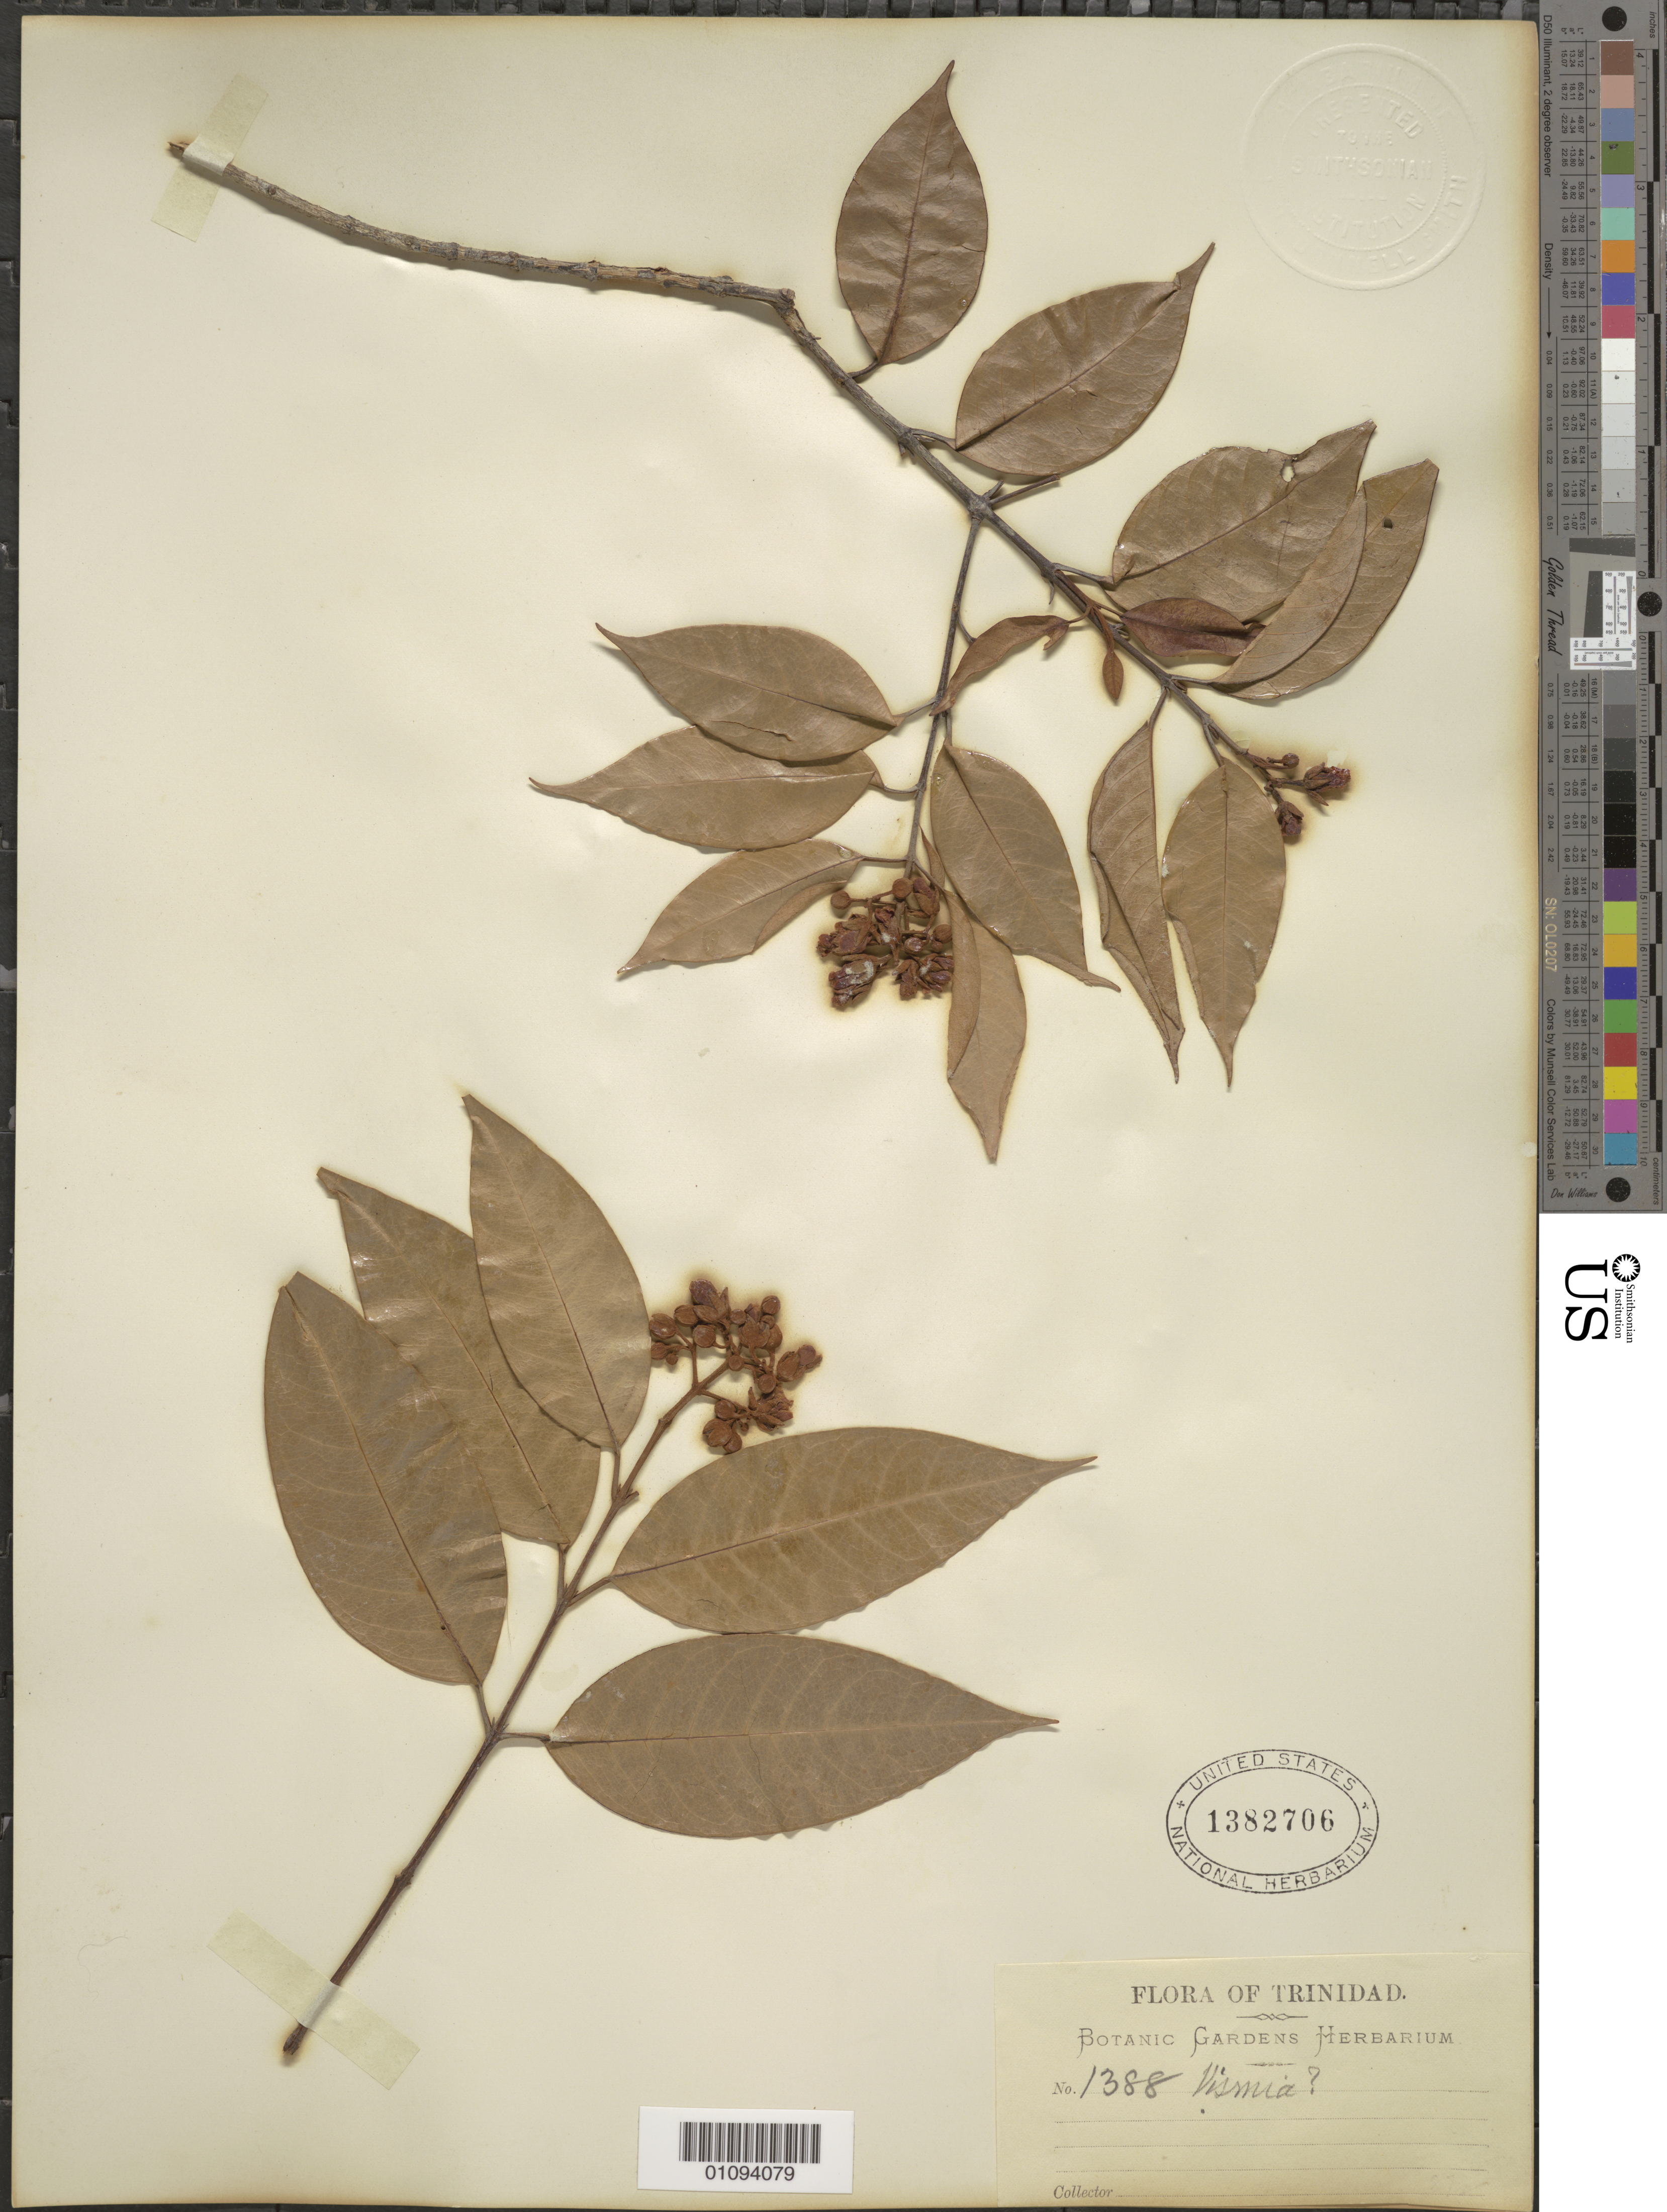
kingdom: Plantae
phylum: Tracheophyta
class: Magnoliopsida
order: Malpighiales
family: Hypericaceae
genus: Vismia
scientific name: Vismia guianensis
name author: (Aubl.) Pers.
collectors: Botanic Gardens Herbarium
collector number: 1388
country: Trinidad and Tobago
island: Trinidad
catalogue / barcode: US 1382706